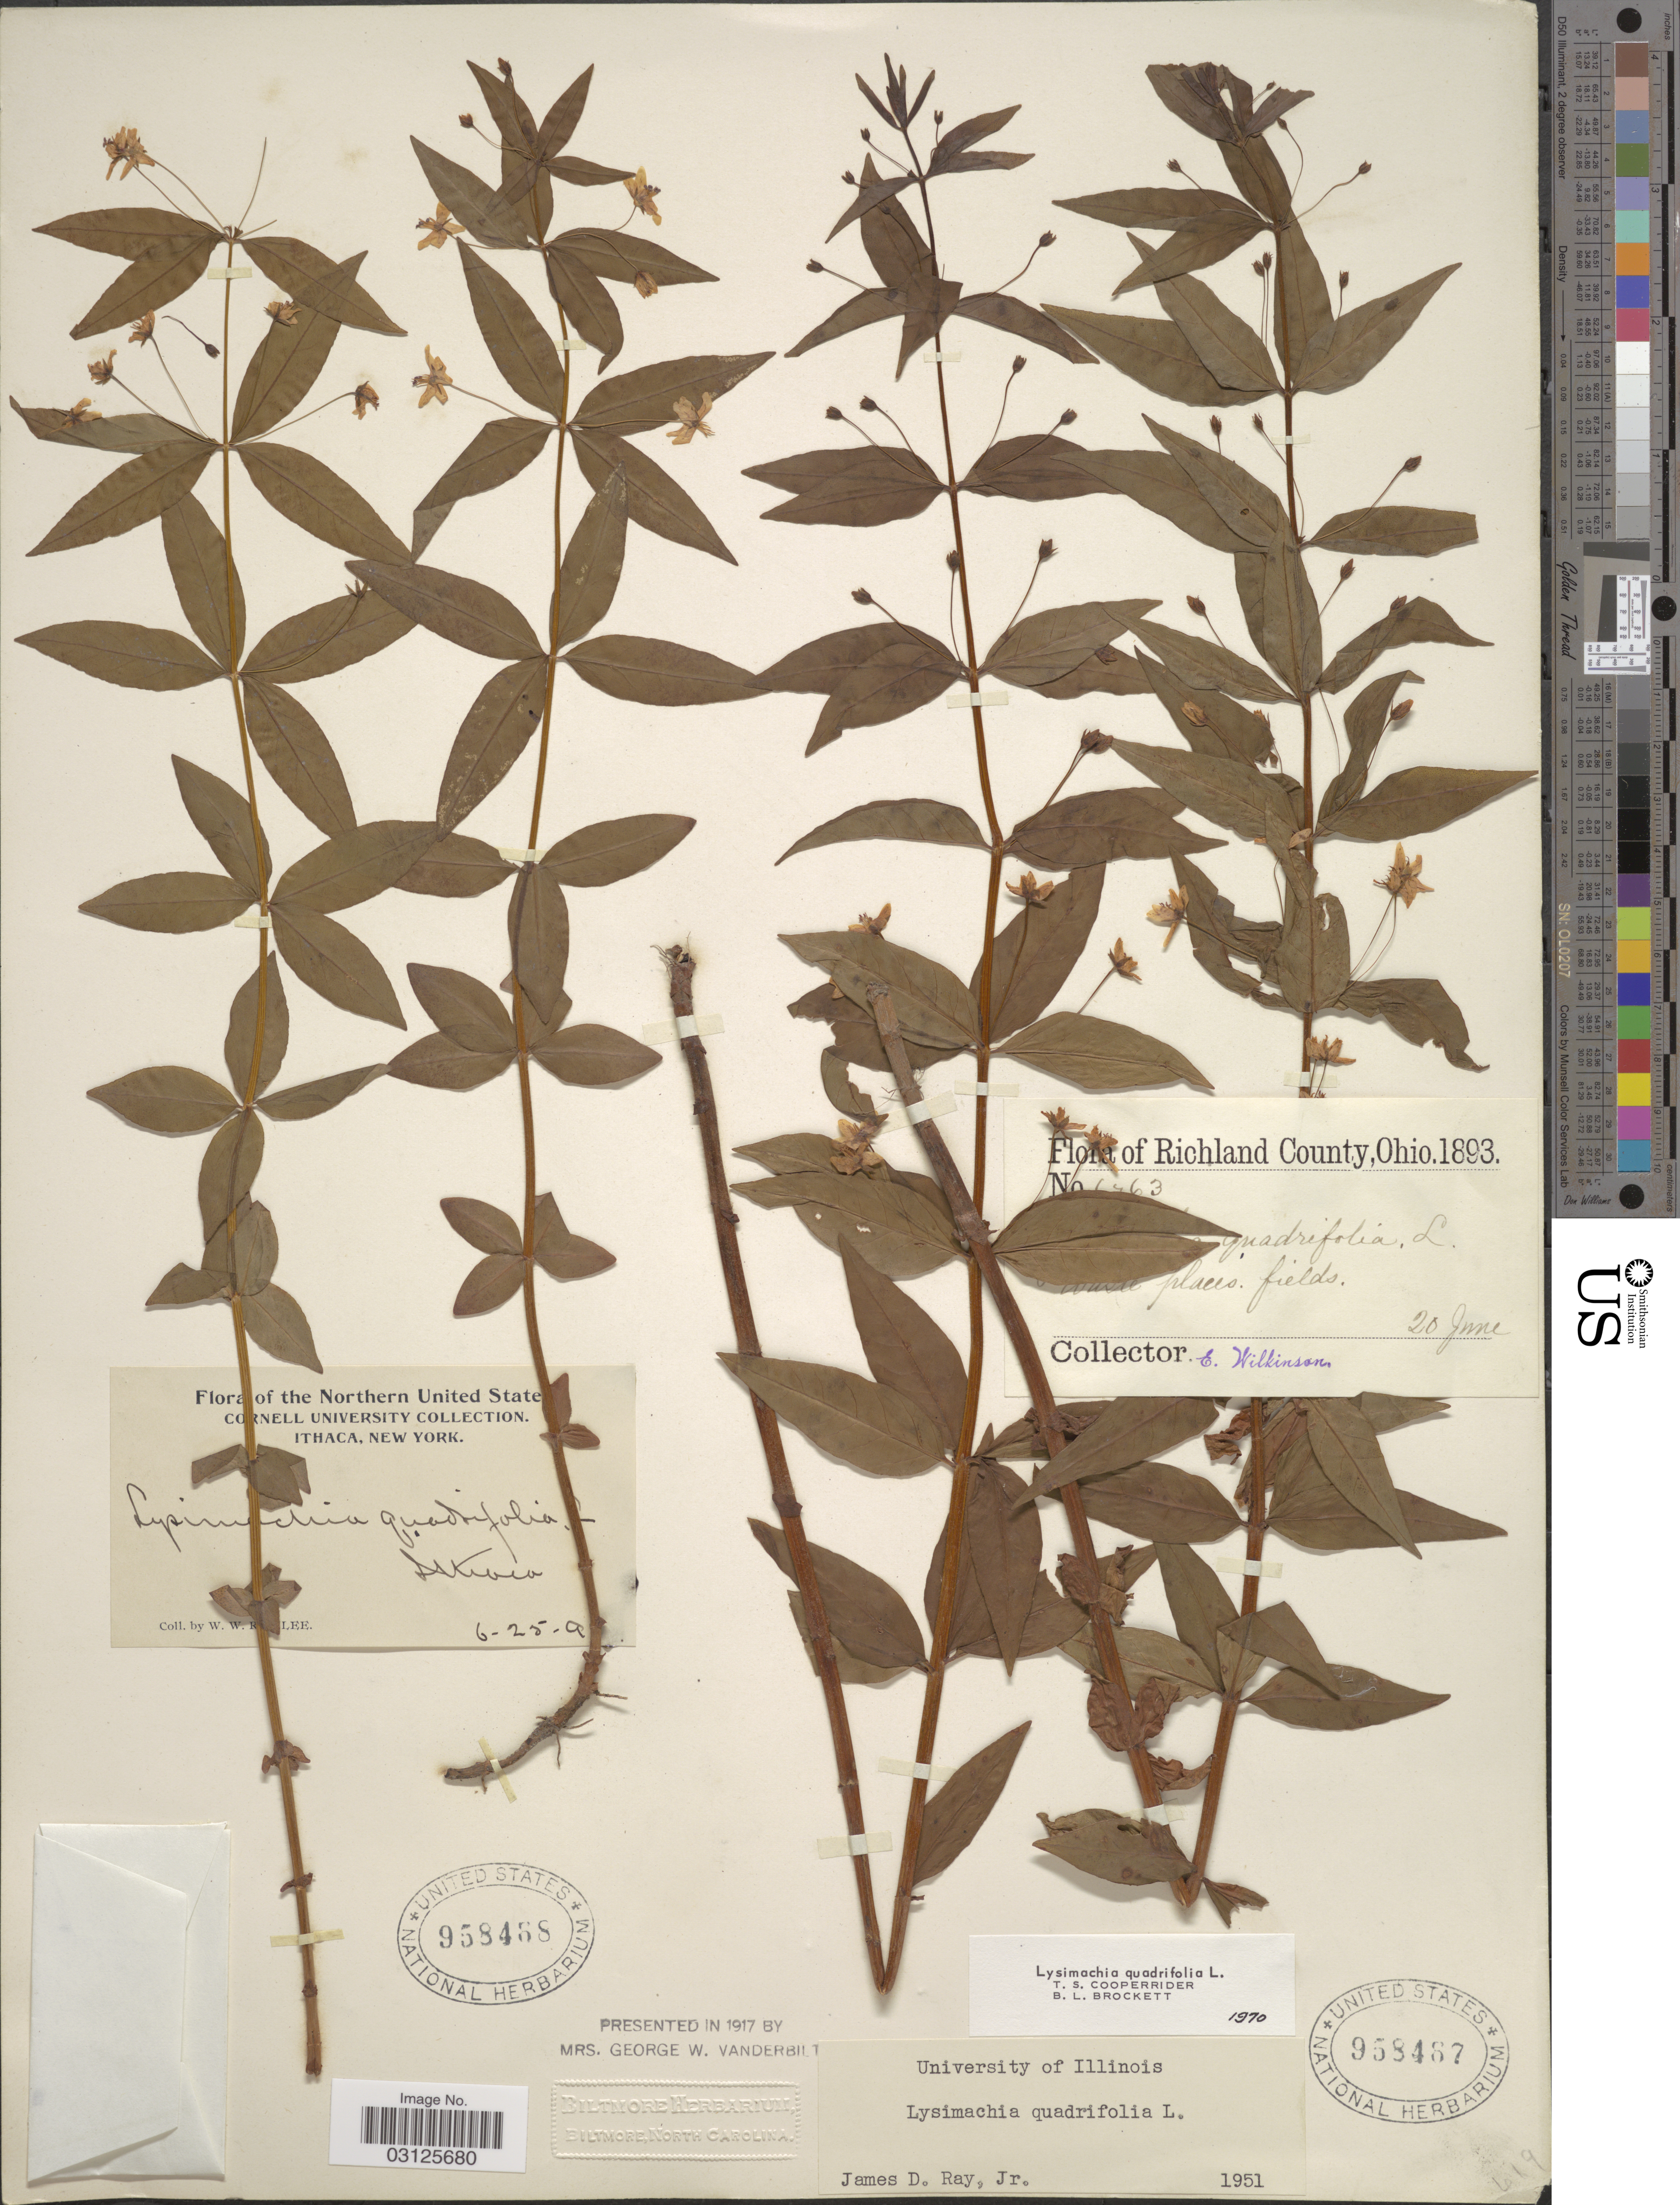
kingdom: Plantae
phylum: Tracheophyta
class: Magnoliopsida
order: Ericales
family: Primulaceae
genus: Lysimachia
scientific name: Lysimachia quadrifolia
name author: L.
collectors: E. Wilkinson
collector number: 673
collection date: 1893-06-20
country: United States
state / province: Ohio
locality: Richland County.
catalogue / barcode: US 958467-2